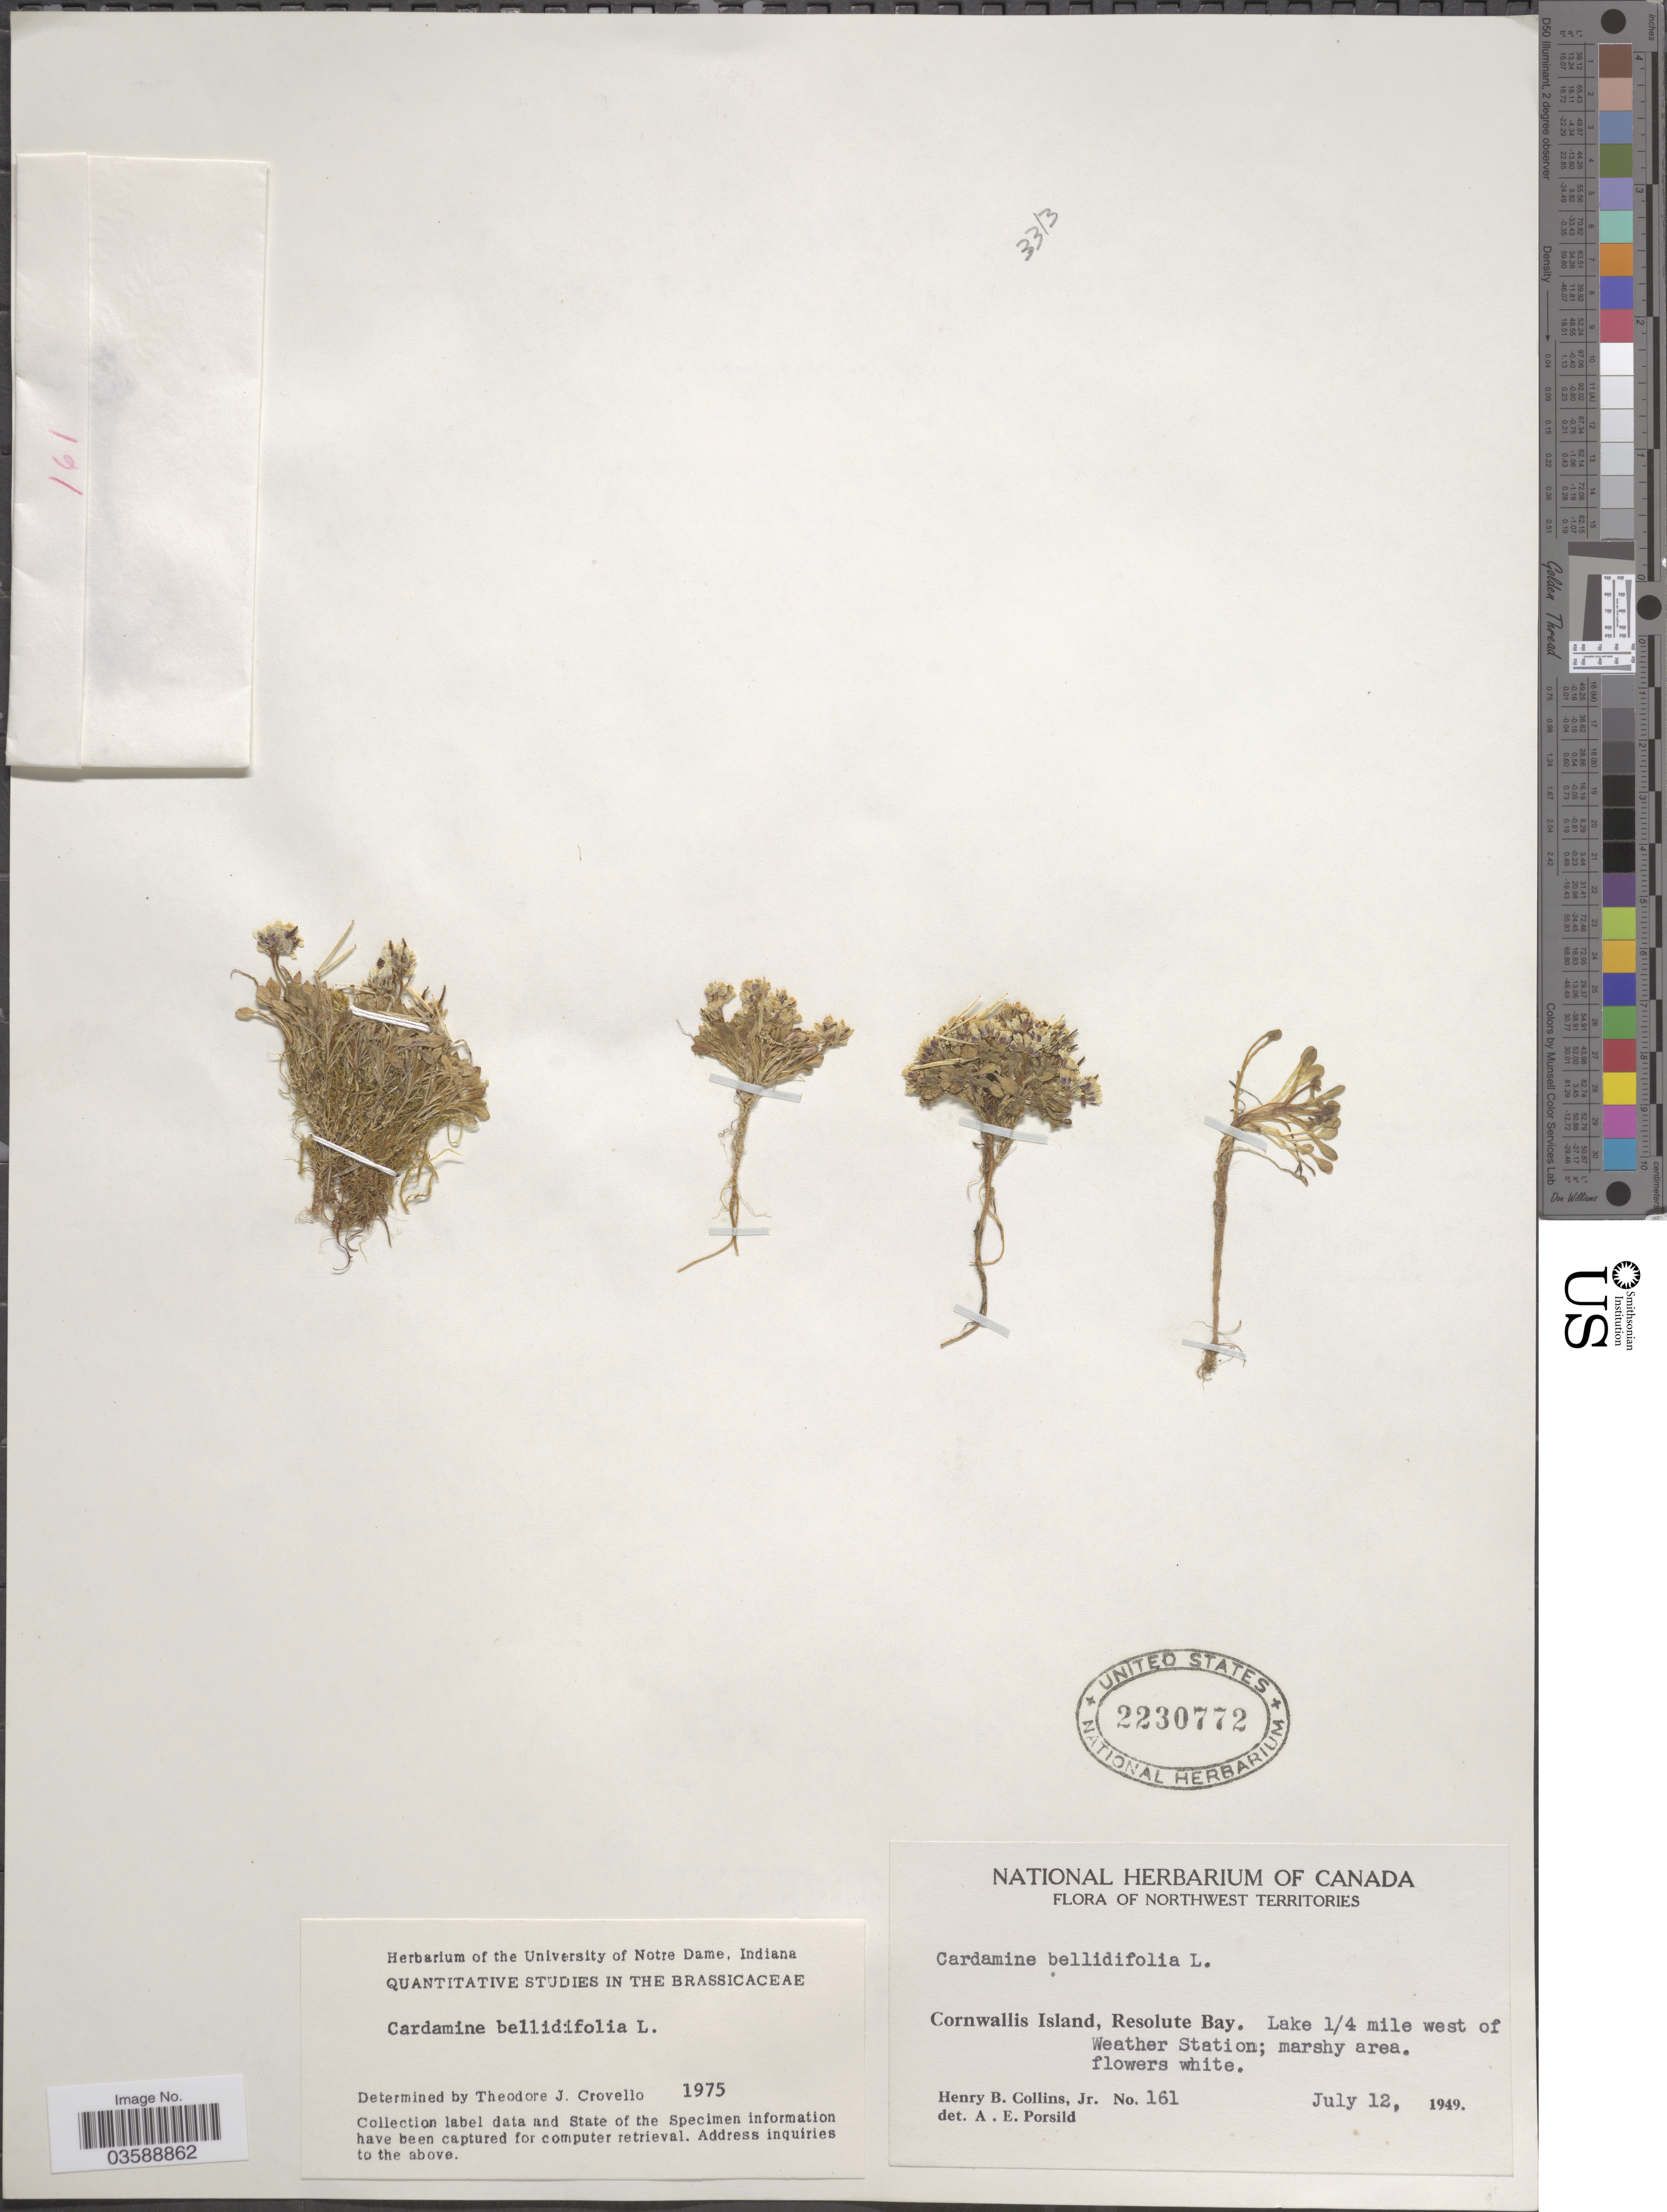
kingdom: Plantae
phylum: Tracheophyta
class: Magnoliopsida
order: Brassicales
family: Brassicaceae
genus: Cardamine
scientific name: Cardamine bellidifolia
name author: L.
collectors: H. Collins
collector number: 161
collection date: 1949-07-12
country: Canada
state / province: Northwest Territories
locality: Cornwallis Island, Resolute Bay. Lake ¼ mile west of Weather Station.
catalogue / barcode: US 2230772